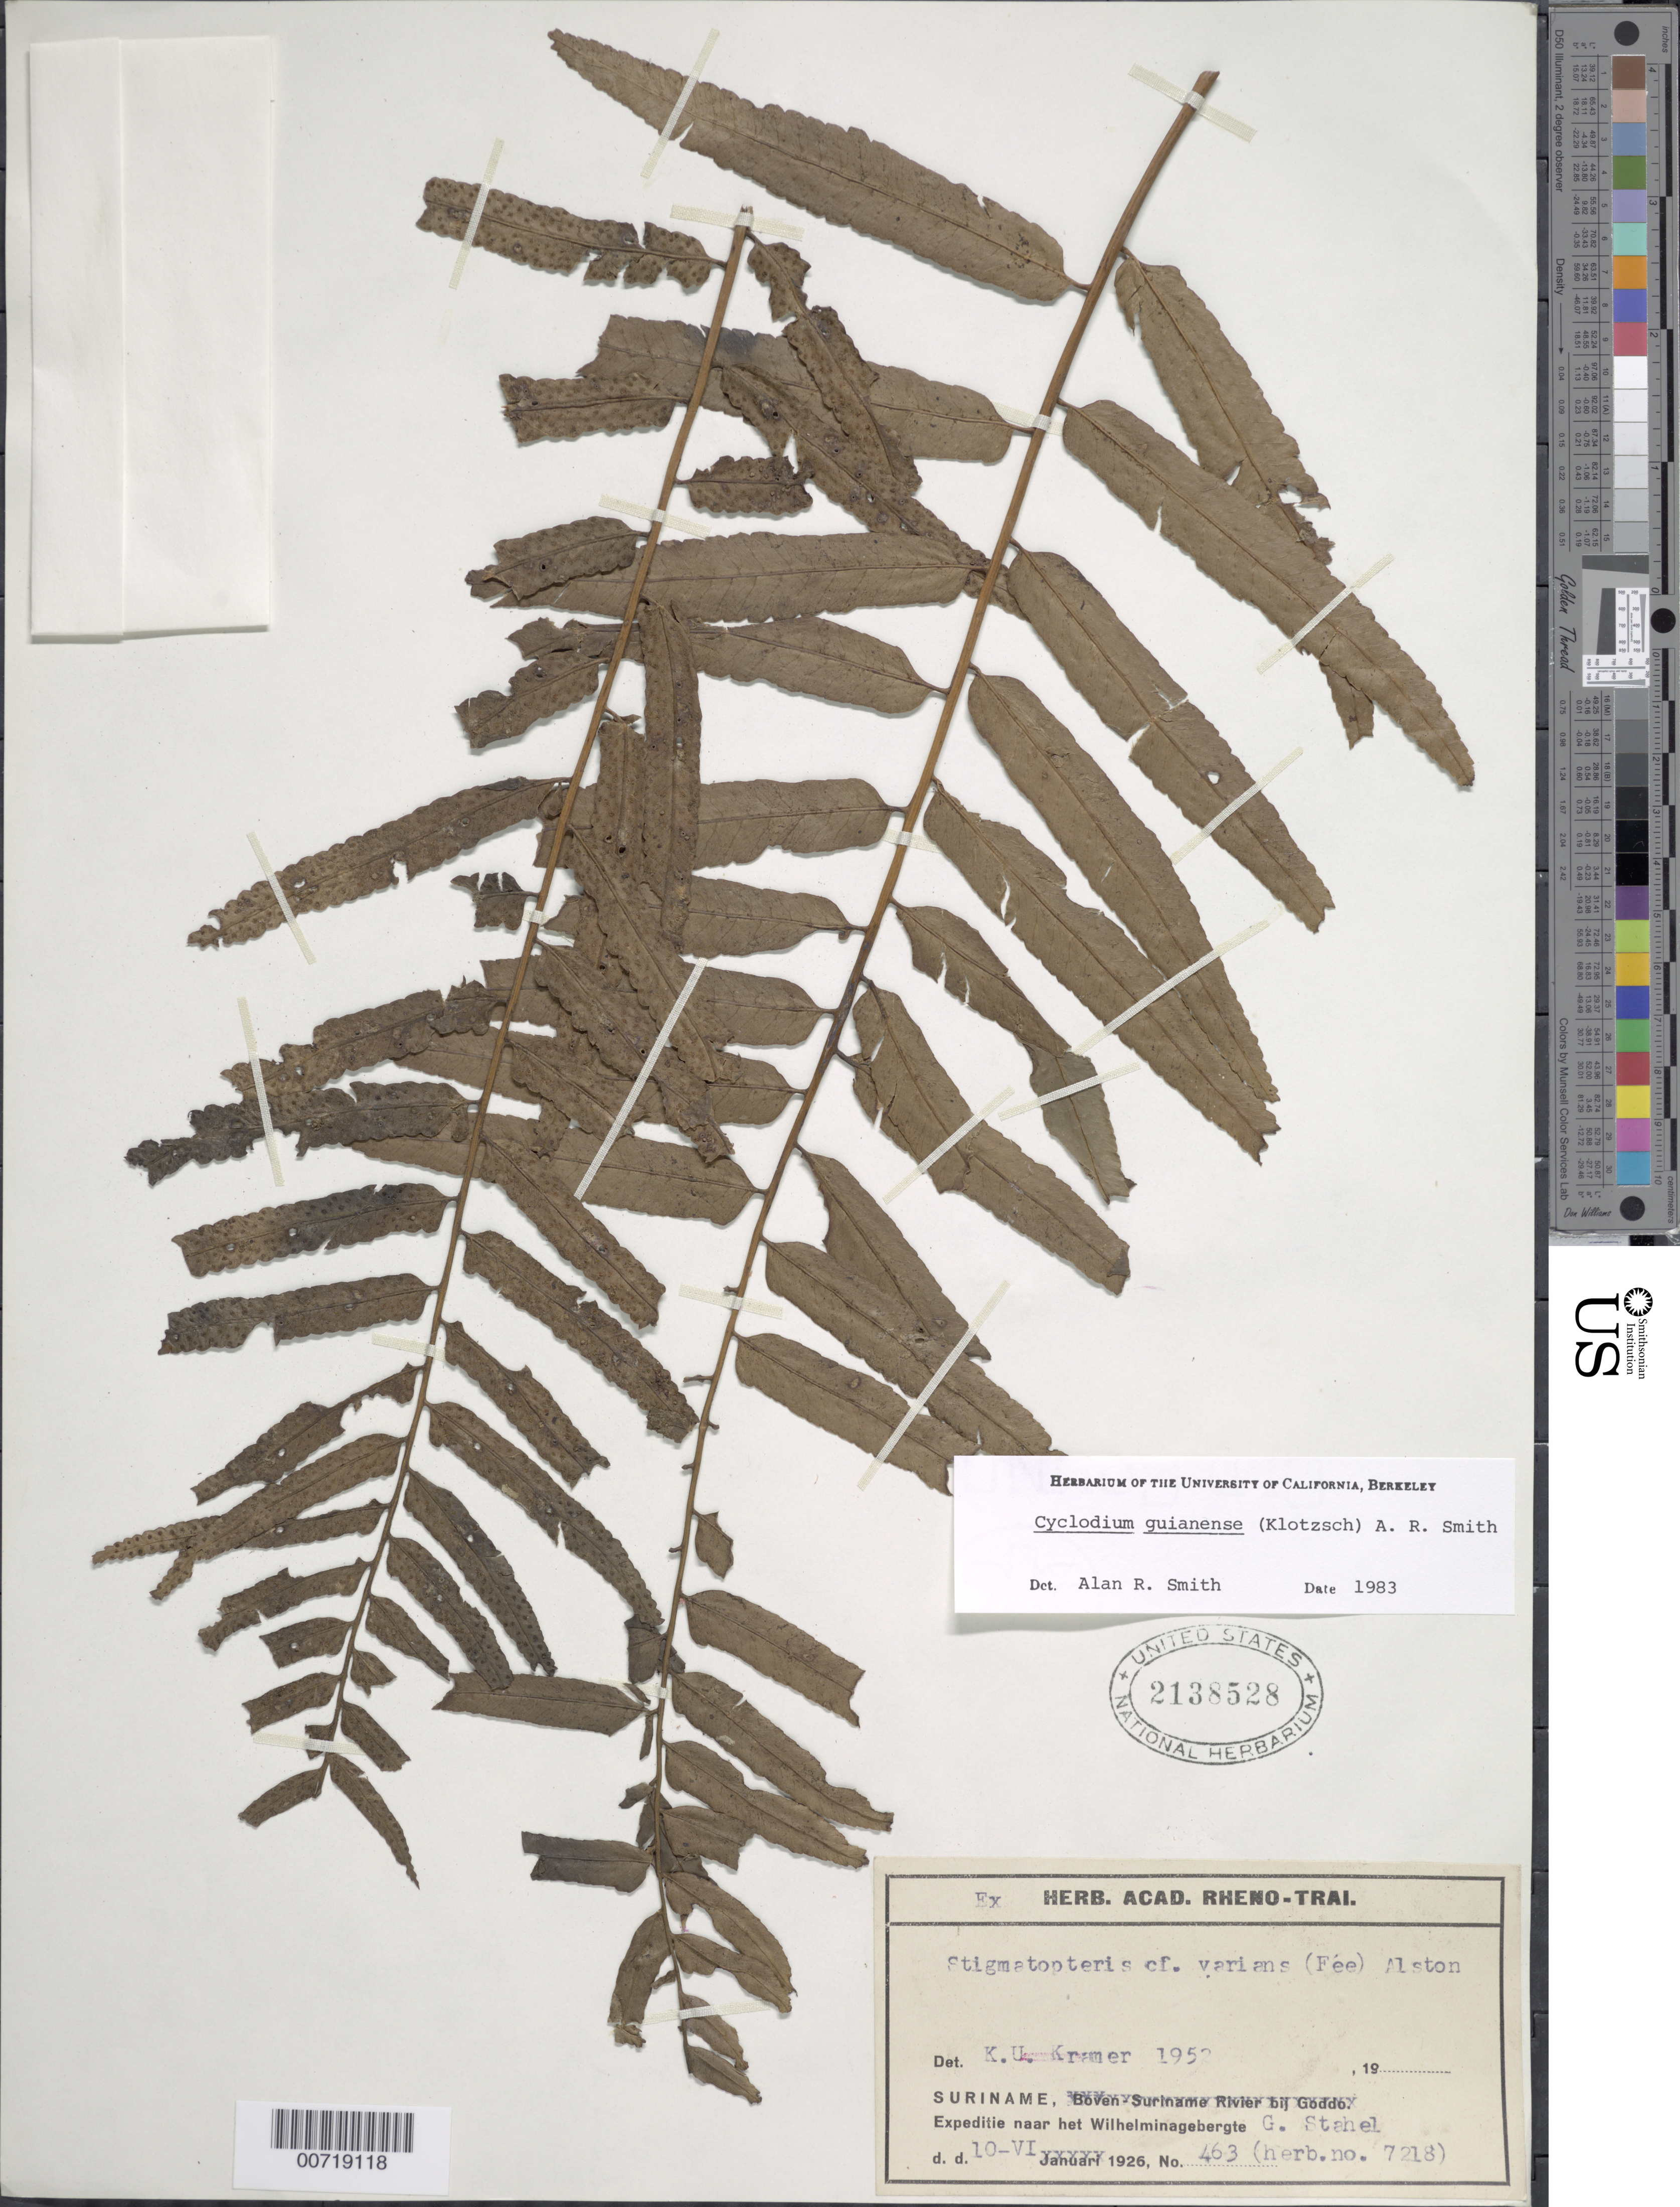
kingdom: Plantae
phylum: Tracheophyta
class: Polypodiopsida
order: Polypodiales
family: Dryopteridaceae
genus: Cyclodium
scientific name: Cyclodium guianense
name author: (Klotzsch) van der Werff ex L.D. Gómez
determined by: Smith, Alan R., (UC)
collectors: G. Stahel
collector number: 463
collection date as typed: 10-Jun-26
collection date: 1926-06-10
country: Suriname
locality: Wilhelminagebergte (Wilhelmina Mts.)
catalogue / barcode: US 2138528